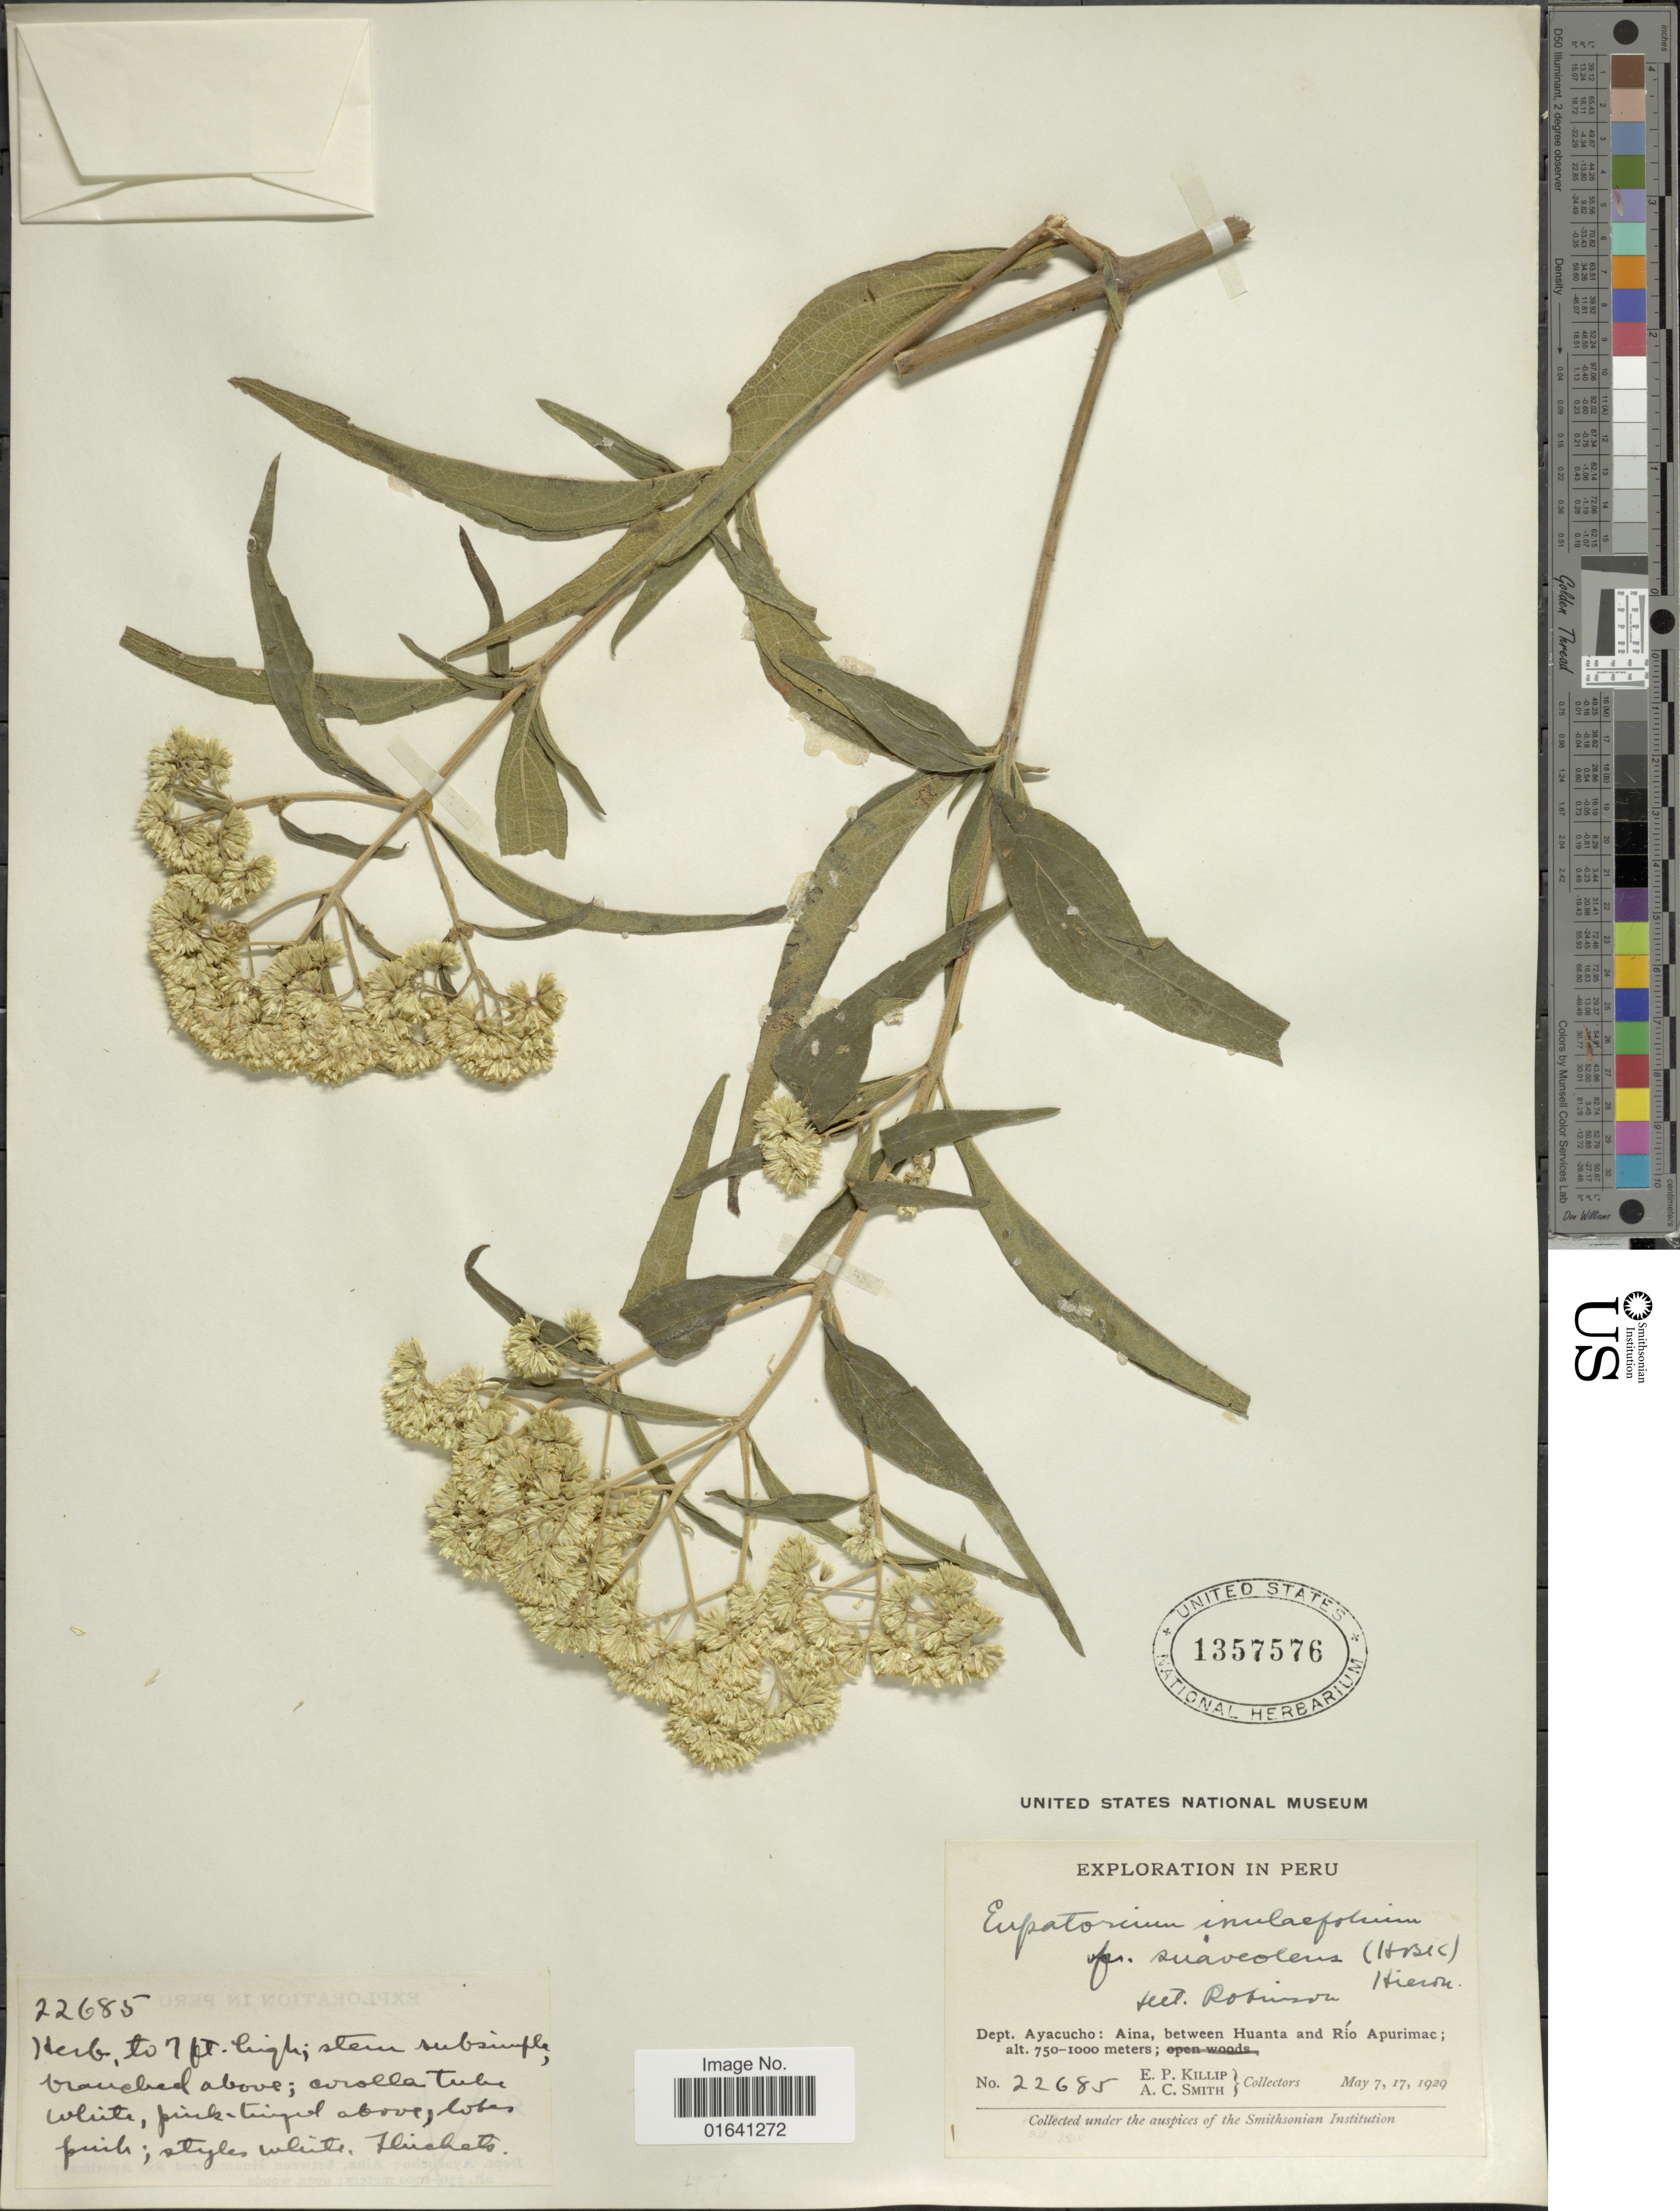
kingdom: Plantae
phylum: Tracheophyta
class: Magnoliopsida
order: Asterales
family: Asteraceae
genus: Austroeupatorium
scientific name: Austroeupatorium inulaefolium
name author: (Kunth) R.M. King & H. Rob.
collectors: E. P. Killip & A. C. Smith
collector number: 22685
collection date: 1929-05-07/1929-05-17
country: Peru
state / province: Ayacucho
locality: Dept. Ayacucho: Aina, between Huanta and Río Apurimac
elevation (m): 750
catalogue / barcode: US 1357576